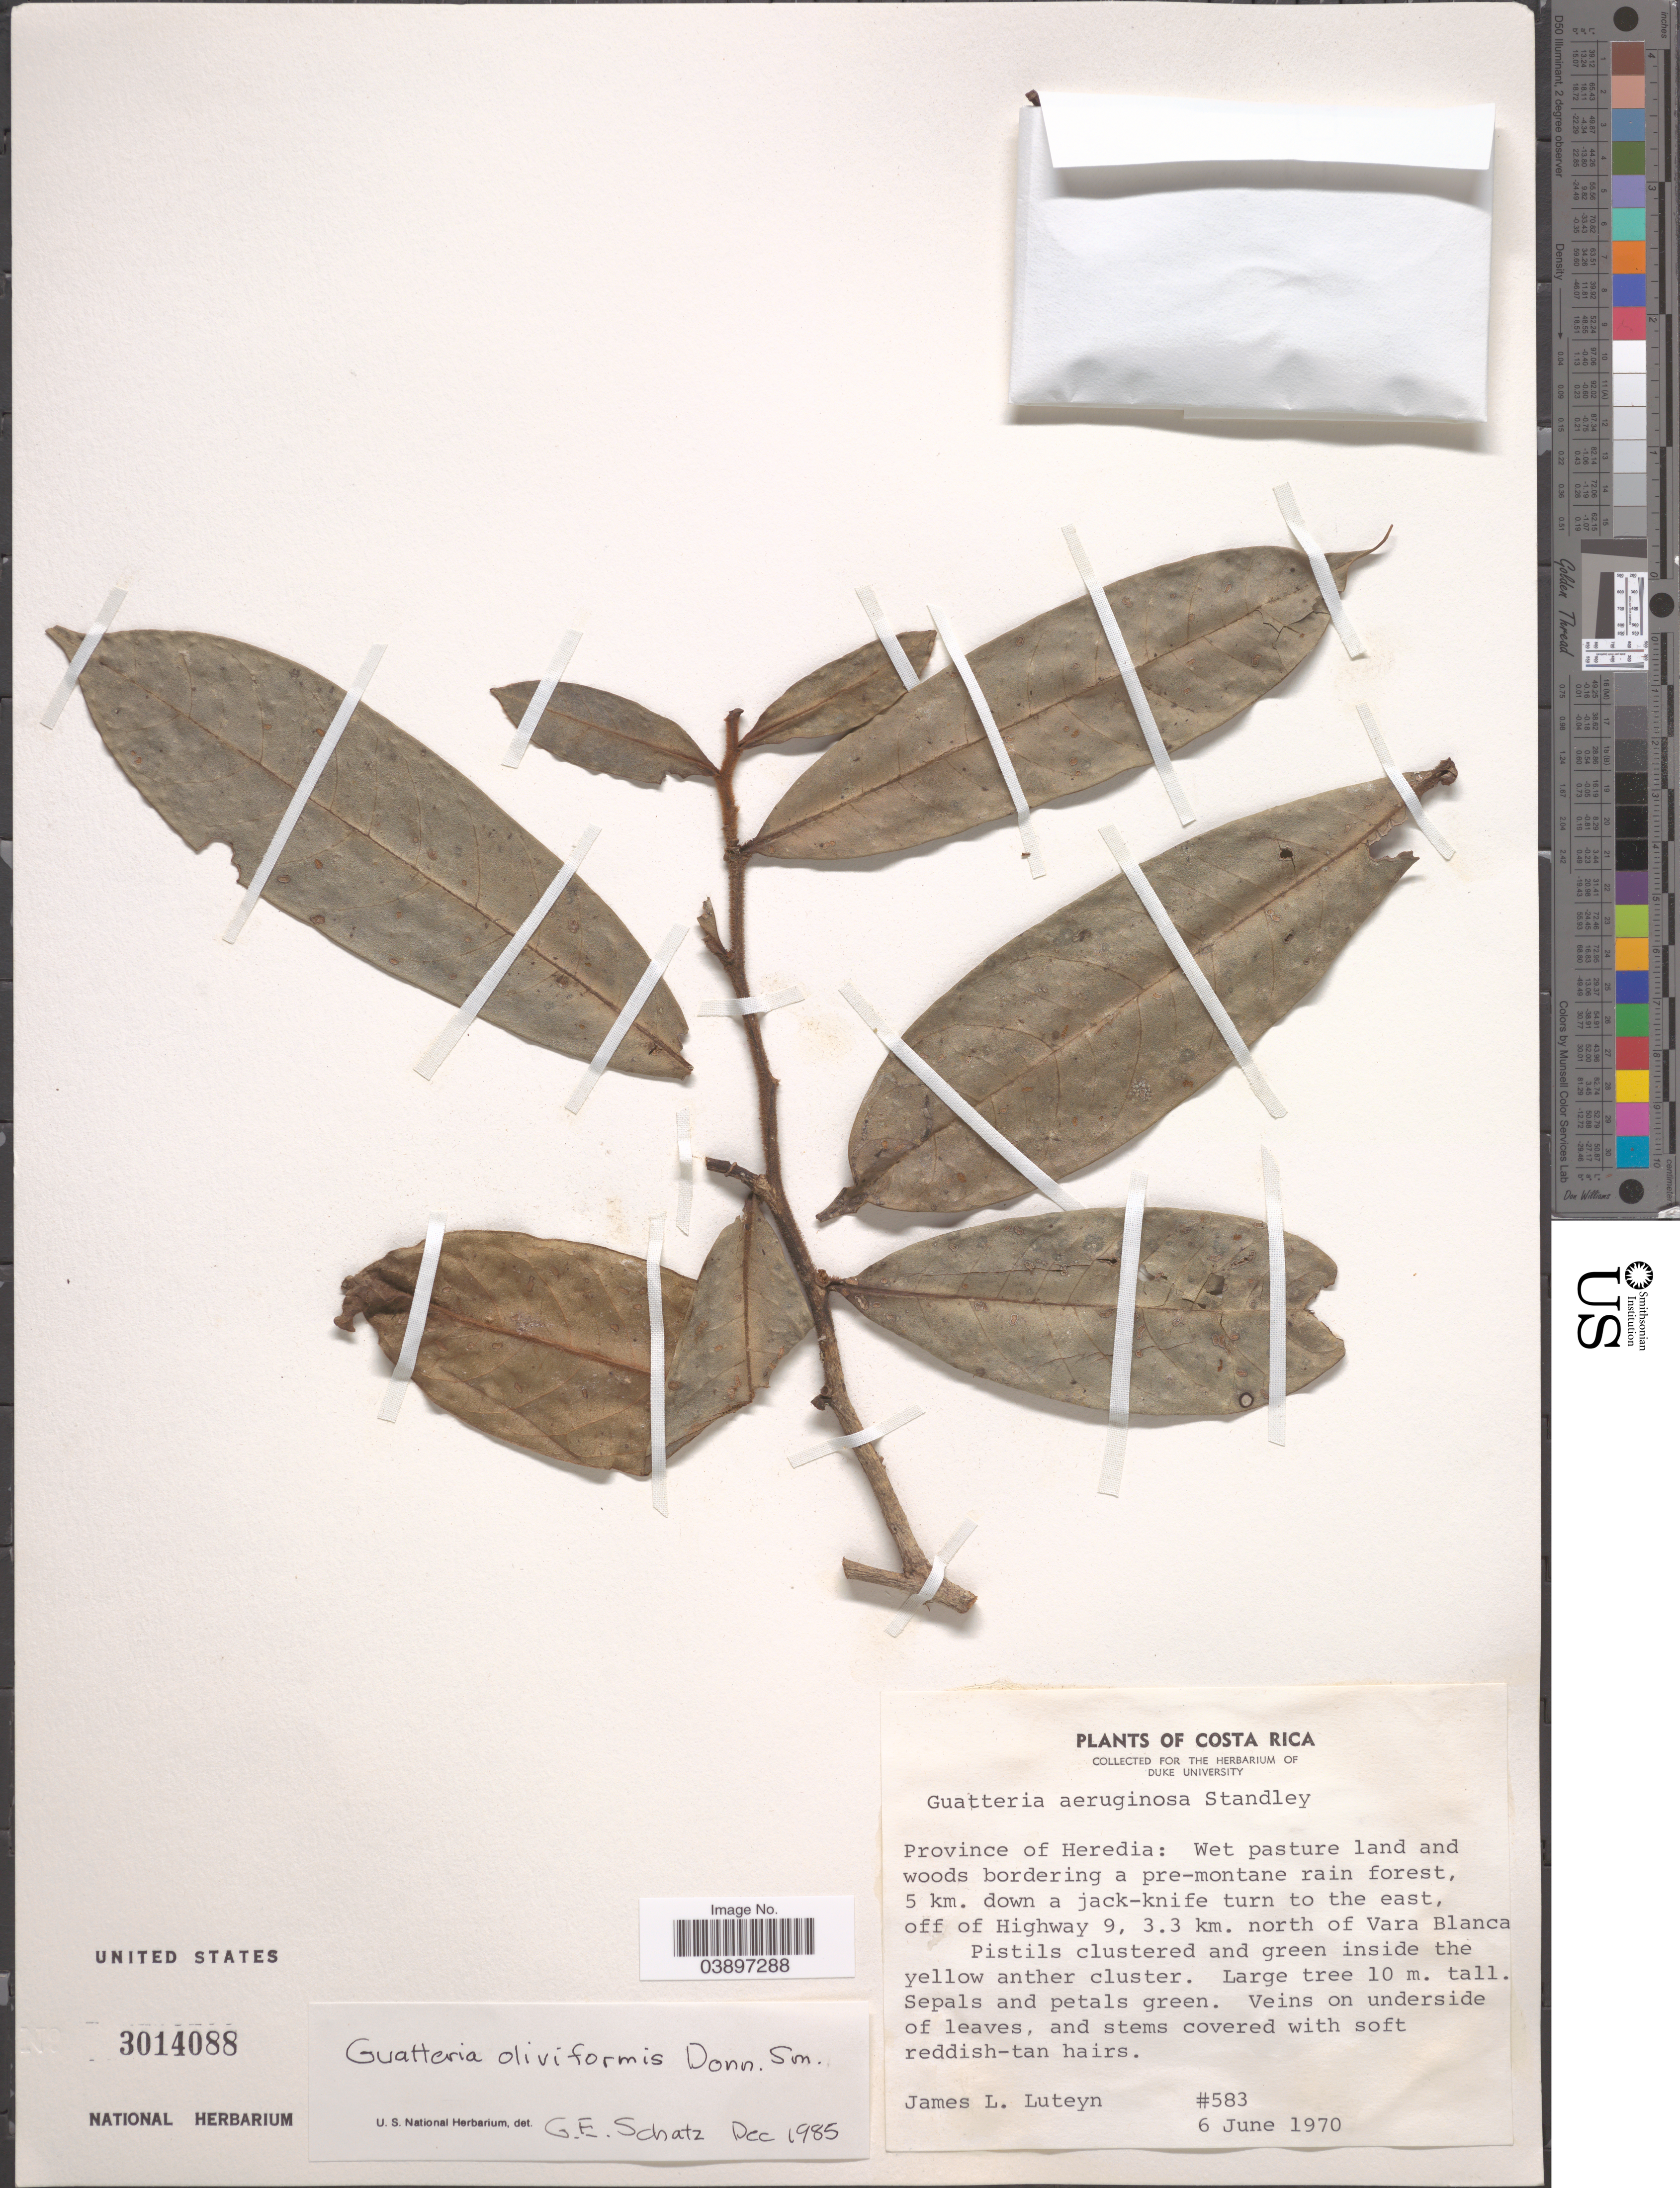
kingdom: Plantae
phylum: Tracheophyta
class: Magnoliopsida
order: Magnoliales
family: Annonaceae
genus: Guatteria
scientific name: Guatteria oliviformis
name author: Donn. Sm.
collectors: J. L. Luteyn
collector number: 583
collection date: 1970-06-06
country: Costa Rica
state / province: Heredia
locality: Wet pasture land and woods bordering a pre-montane rain forest, 5 km. down a jack-knife turn to the east, off of Highway 9, 3.3 km. north of Vara Blanca.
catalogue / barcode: US 3014088